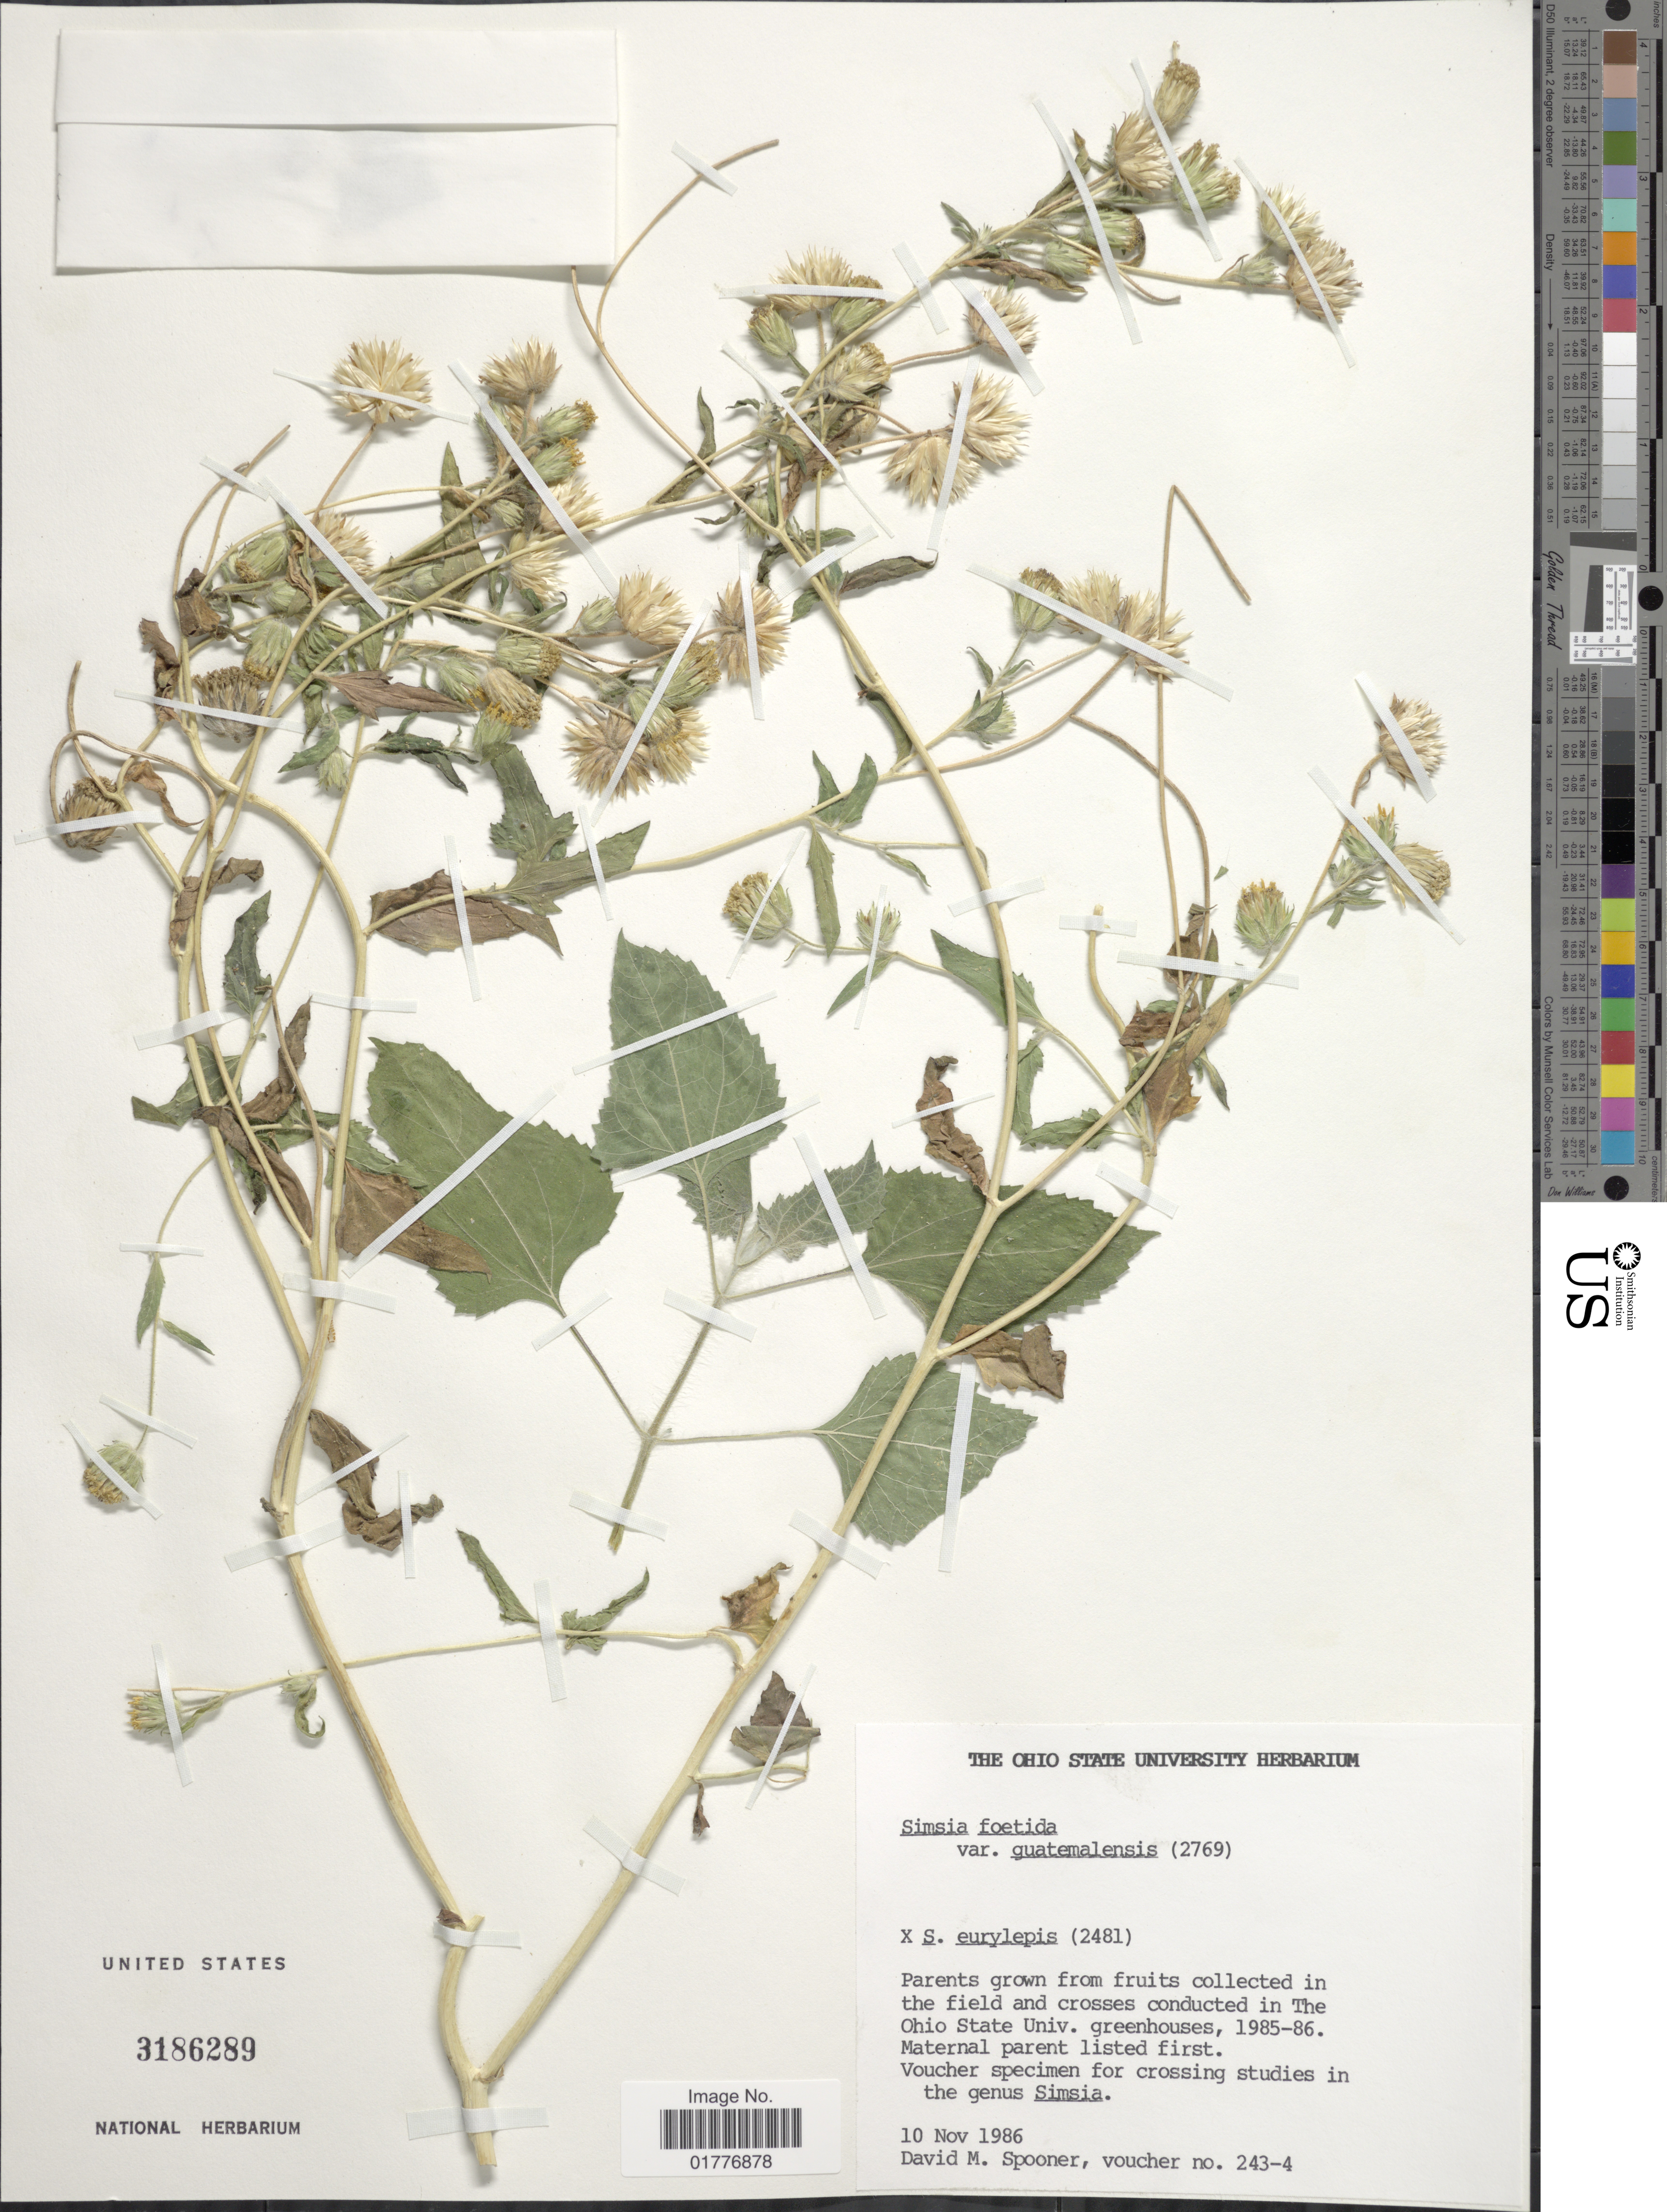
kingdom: Plantae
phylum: Tracheophyta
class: Magnoliopsida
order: Asterales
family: Asteraceae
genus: Simsia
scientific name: Simsia foetida var. foetida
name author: (Cav.) S.F. Blake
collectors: D. Spooner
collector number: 243-4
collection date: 1986-11-10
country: United States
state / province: Ohio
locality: In the field and crosses conducted in the Ohio State Univ. greenhouses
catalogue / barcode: US 3186289